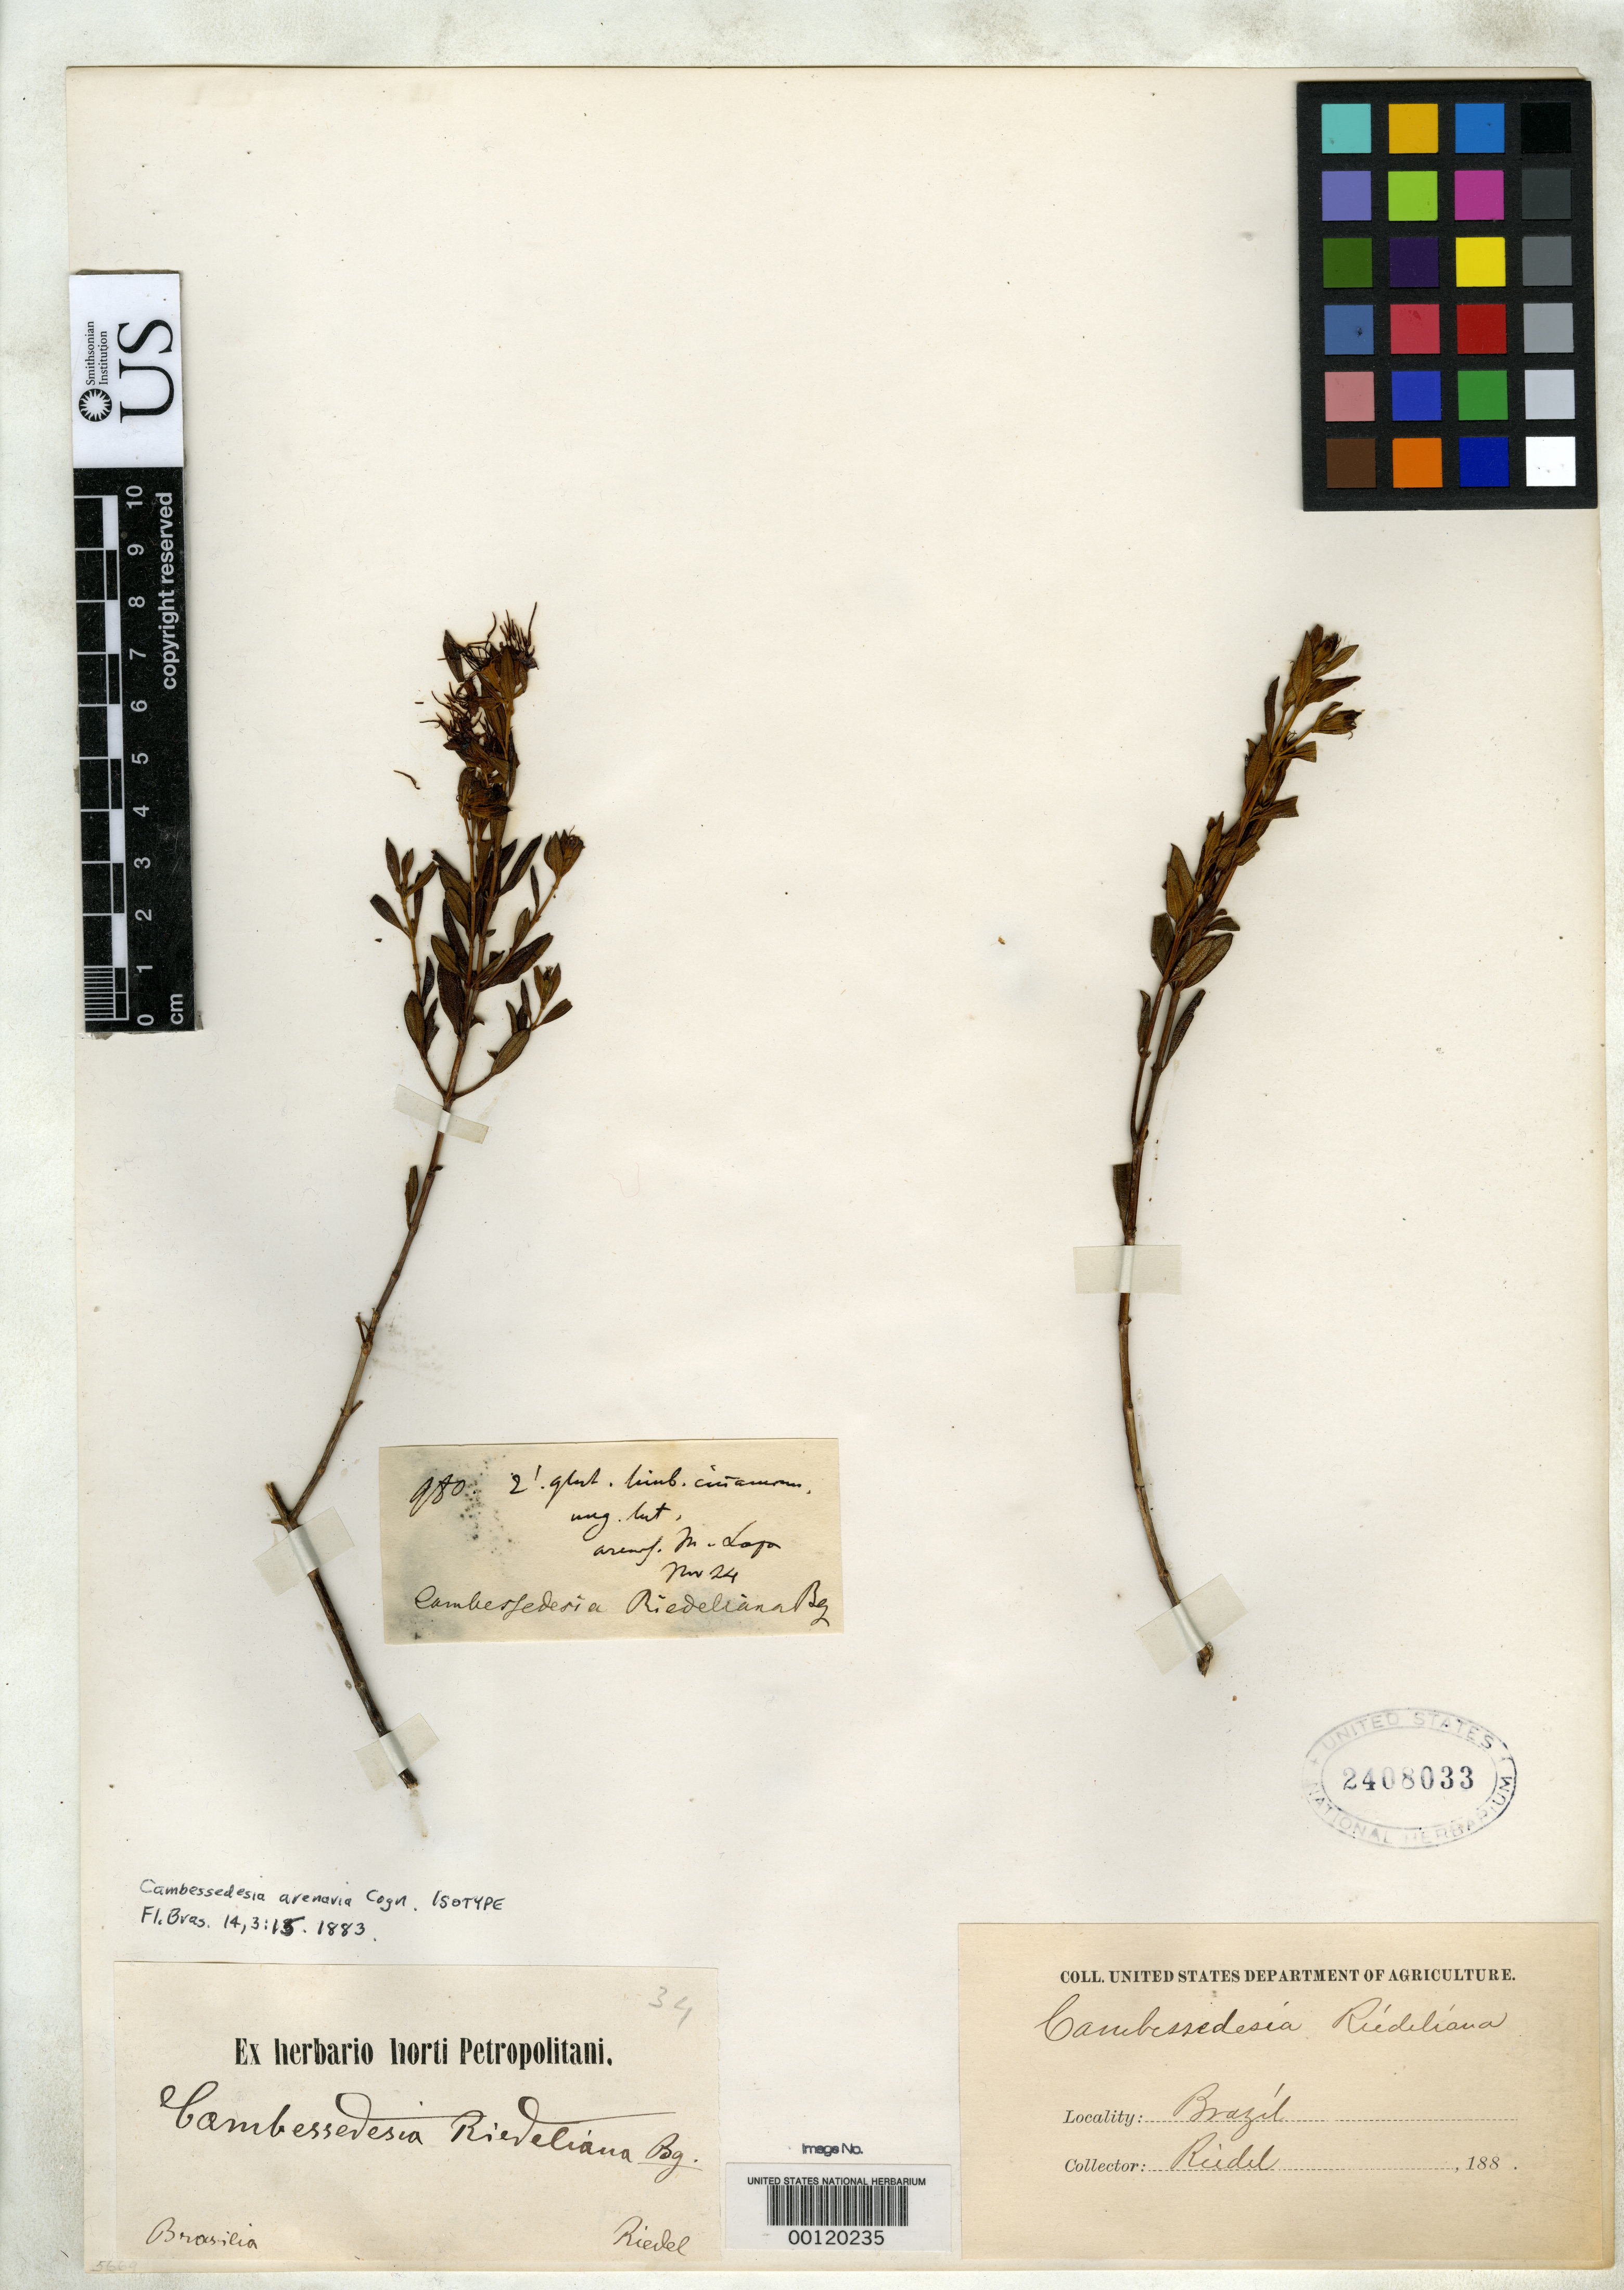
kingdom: Plantae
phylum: Tracheophyta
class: Magnoliopsida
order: Myrtales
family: Melastomataceae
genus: Cambessedesia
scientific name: Cambessedesia arenaria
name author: Cogn. in Mart.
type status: Isotype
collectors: L. Riedel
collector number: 980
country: Brazil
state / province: Minas Gerais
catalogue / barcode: US 2408033